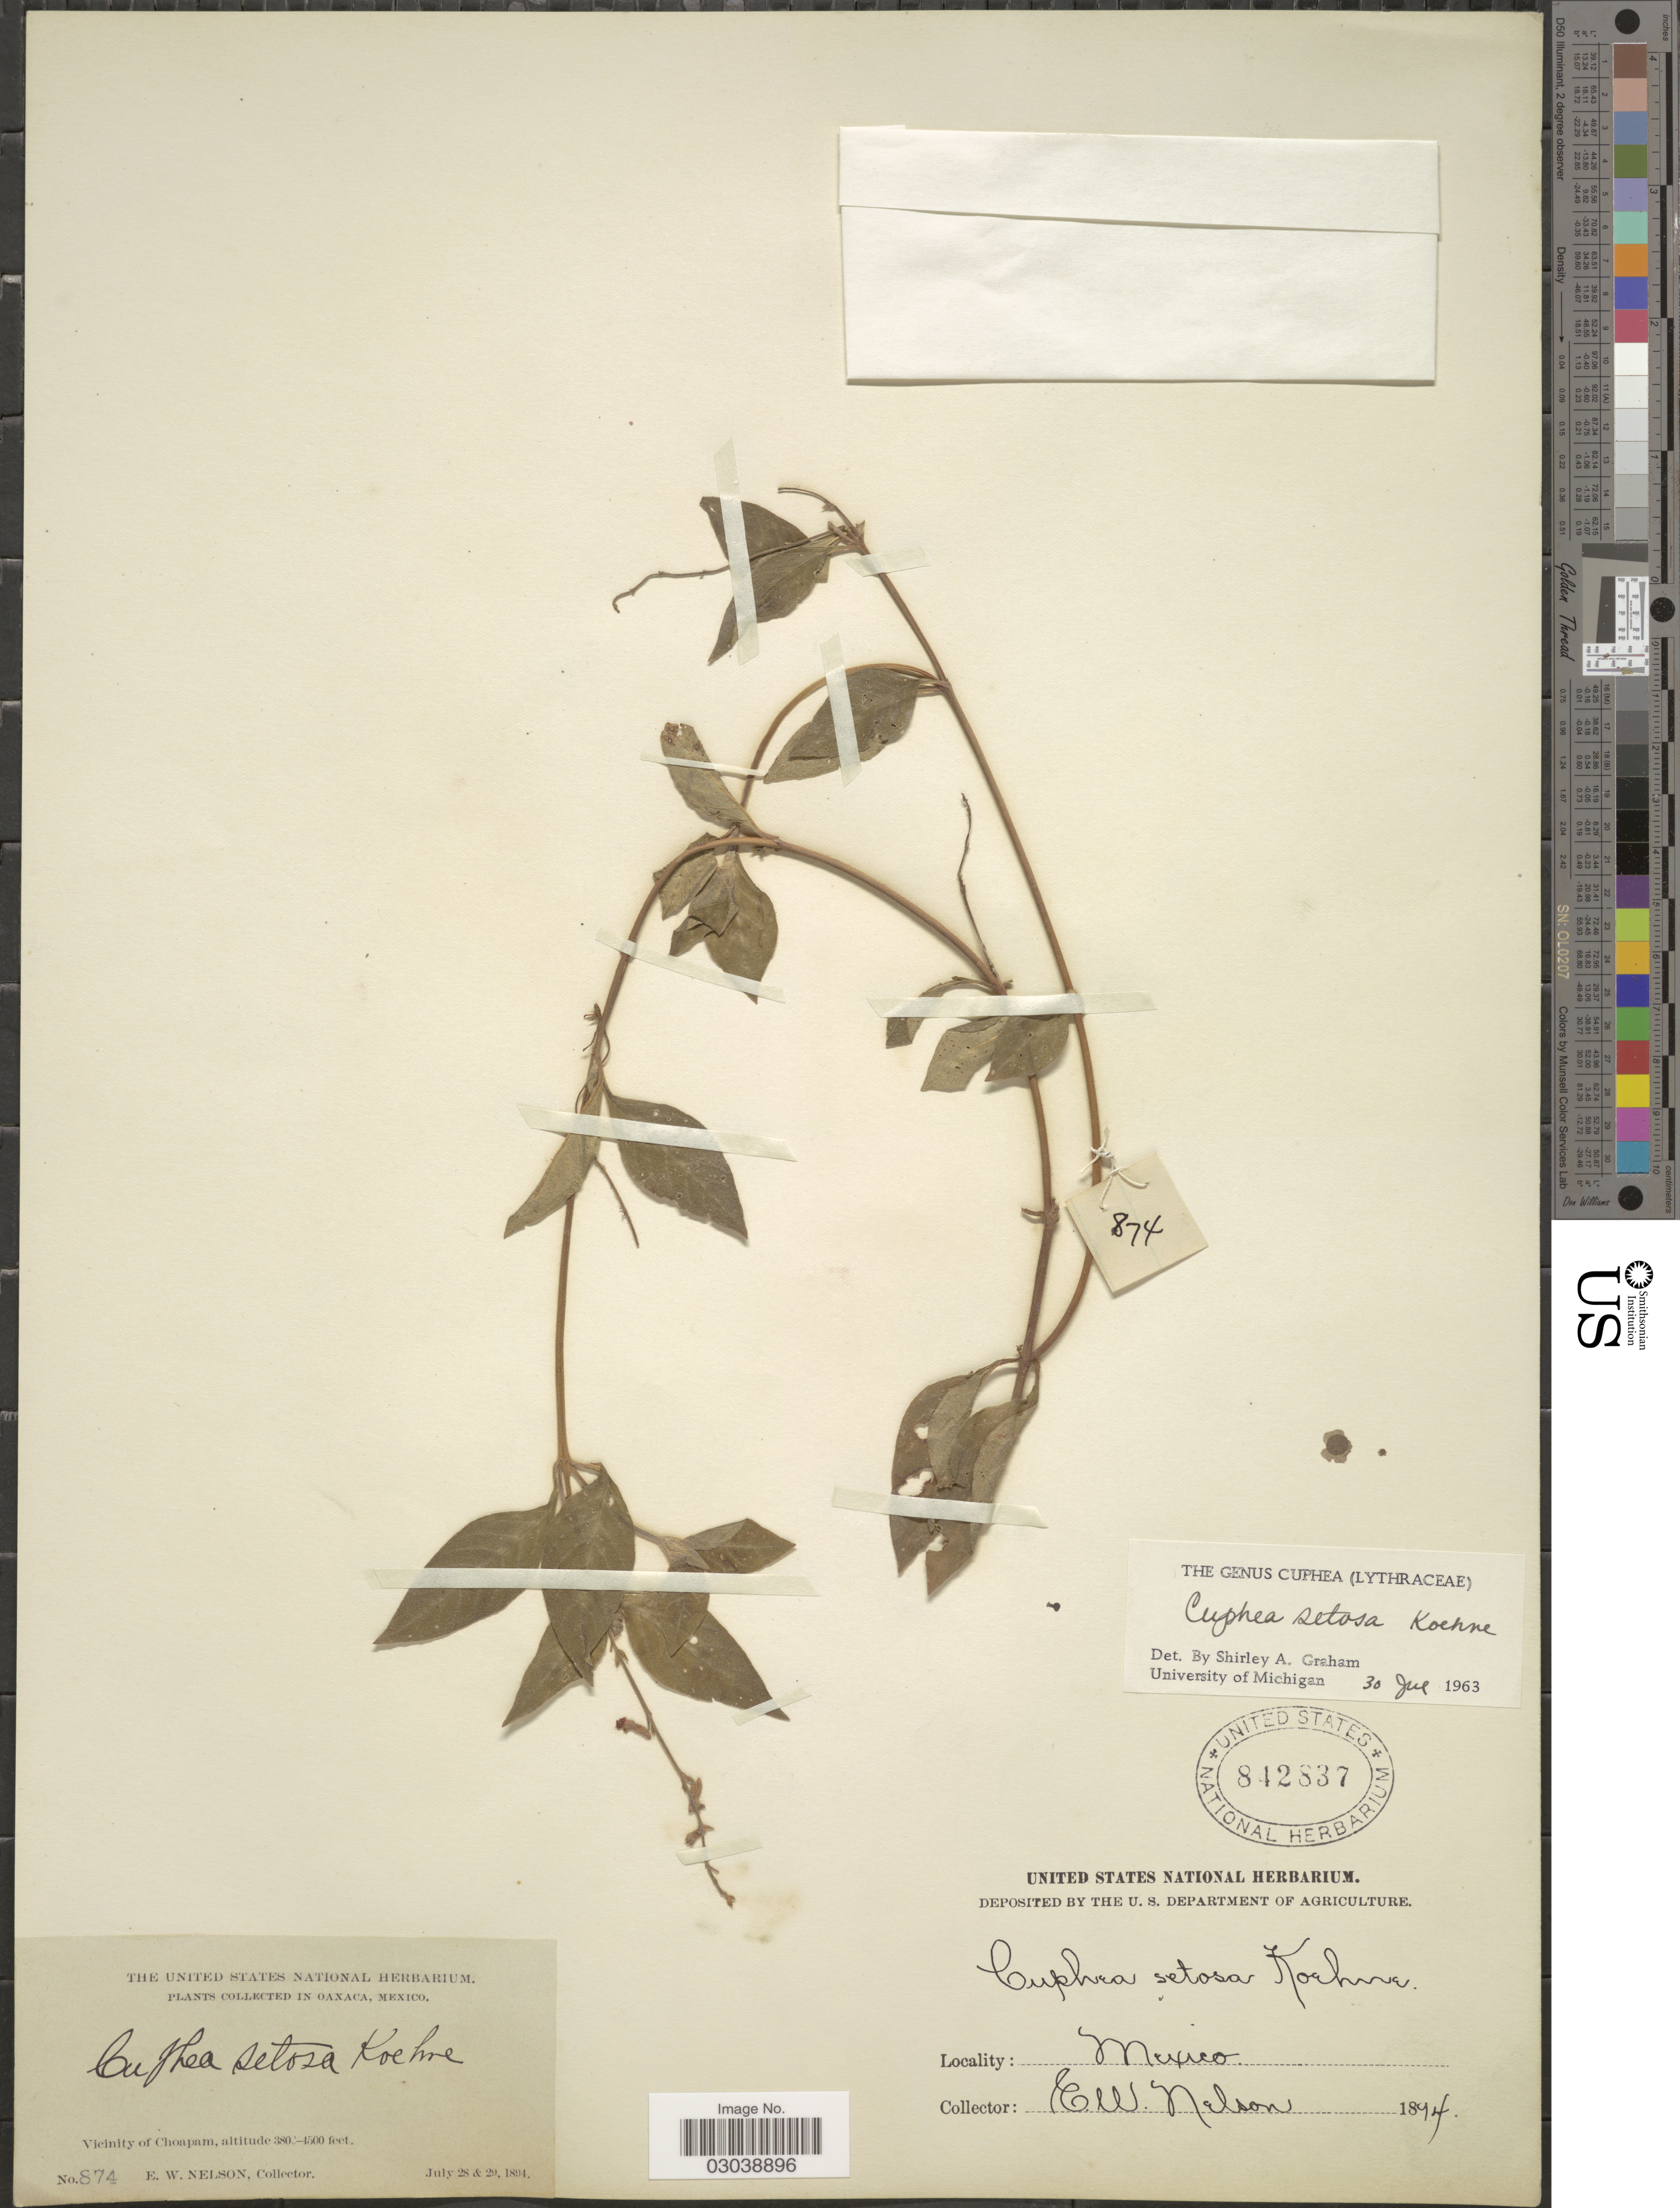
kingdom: Plantae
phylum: Tracheophyta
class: Magnoliopsida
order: Myrtales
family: Lythraceae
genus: Cuphea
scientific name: Cuphea setosa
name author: Koehne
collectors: E. W. Nelson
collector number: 874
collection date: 1894-07-28/1894-07-29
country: Mexico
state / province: Oaxaca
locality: Vicinity of Choapam.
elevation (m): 116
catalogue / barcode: US 842837